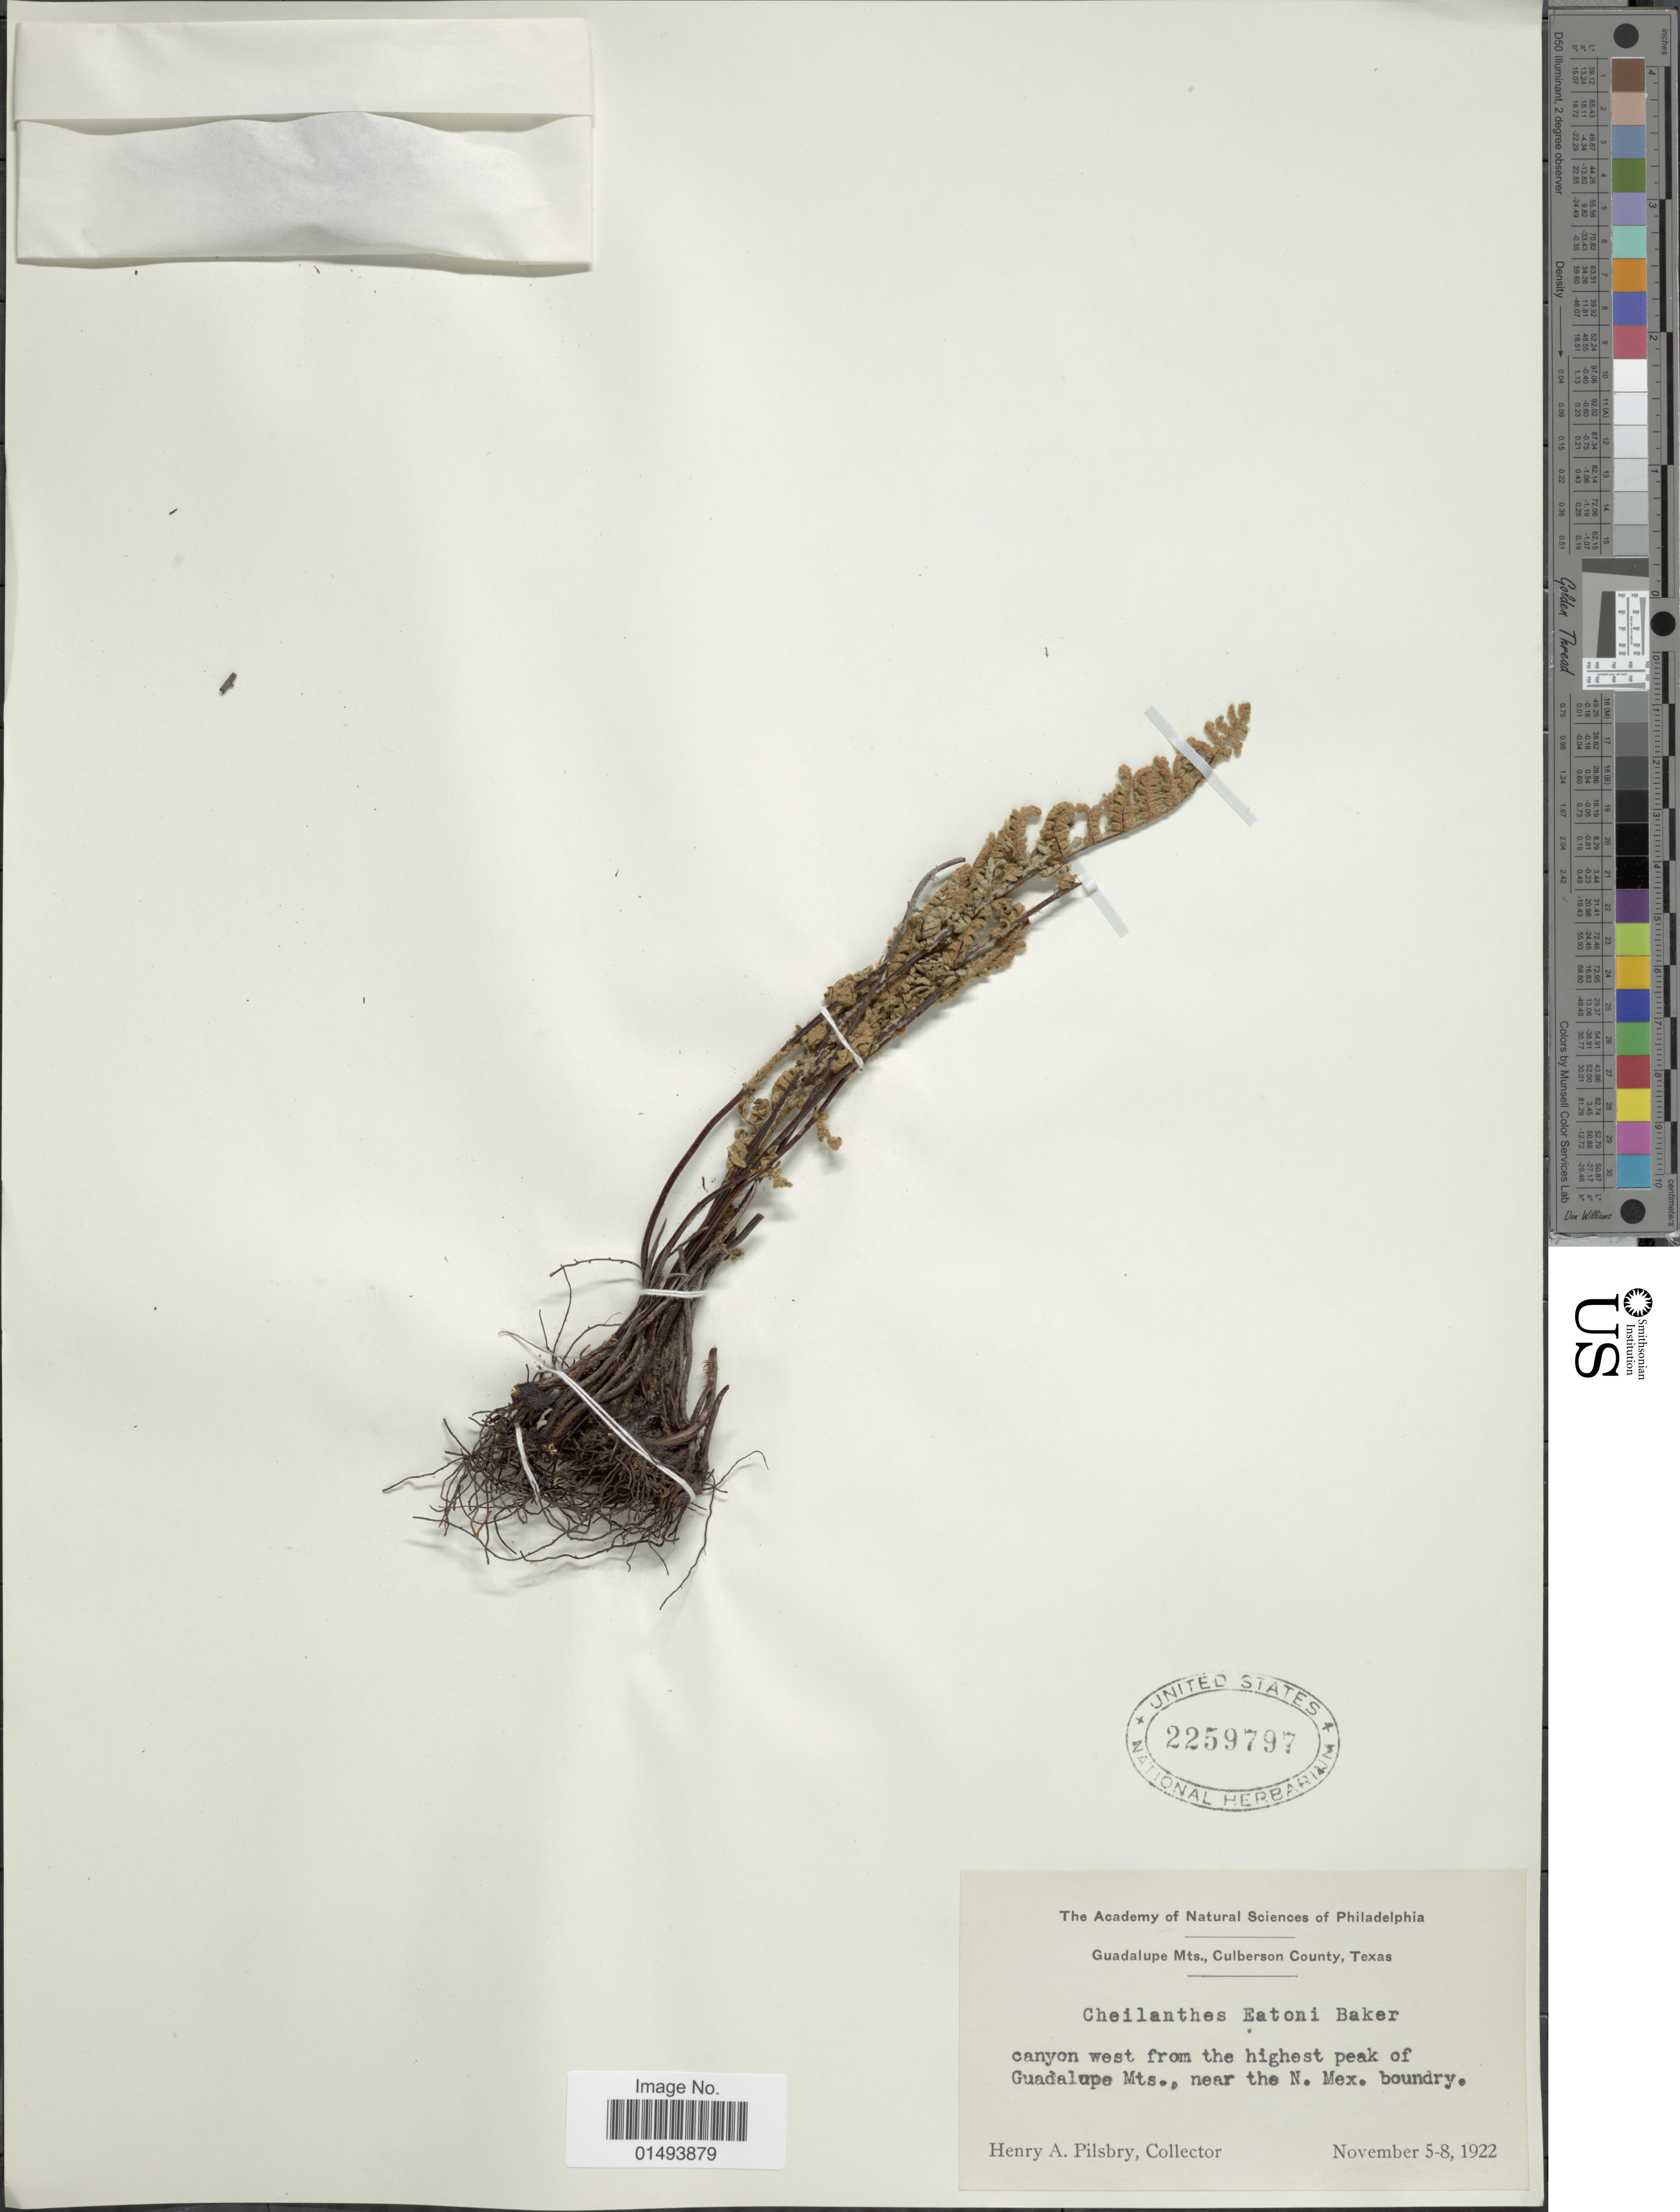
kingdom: Plantae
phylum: Tracheophyta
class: Polypodiopsida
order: Polypodiales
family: Pteridaceae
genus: Myriopteris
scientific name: Myriopteris rufa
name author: Fée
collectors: H. Pilsbry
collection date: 1922-11-05/1922-11-08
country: United States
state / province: Texas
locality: Guadalupe Mts. Culberson County, Texas, canyon west from the highest peak of Guadalupe Mts. near the N. Mex. Boundary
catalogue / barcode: US 2259797